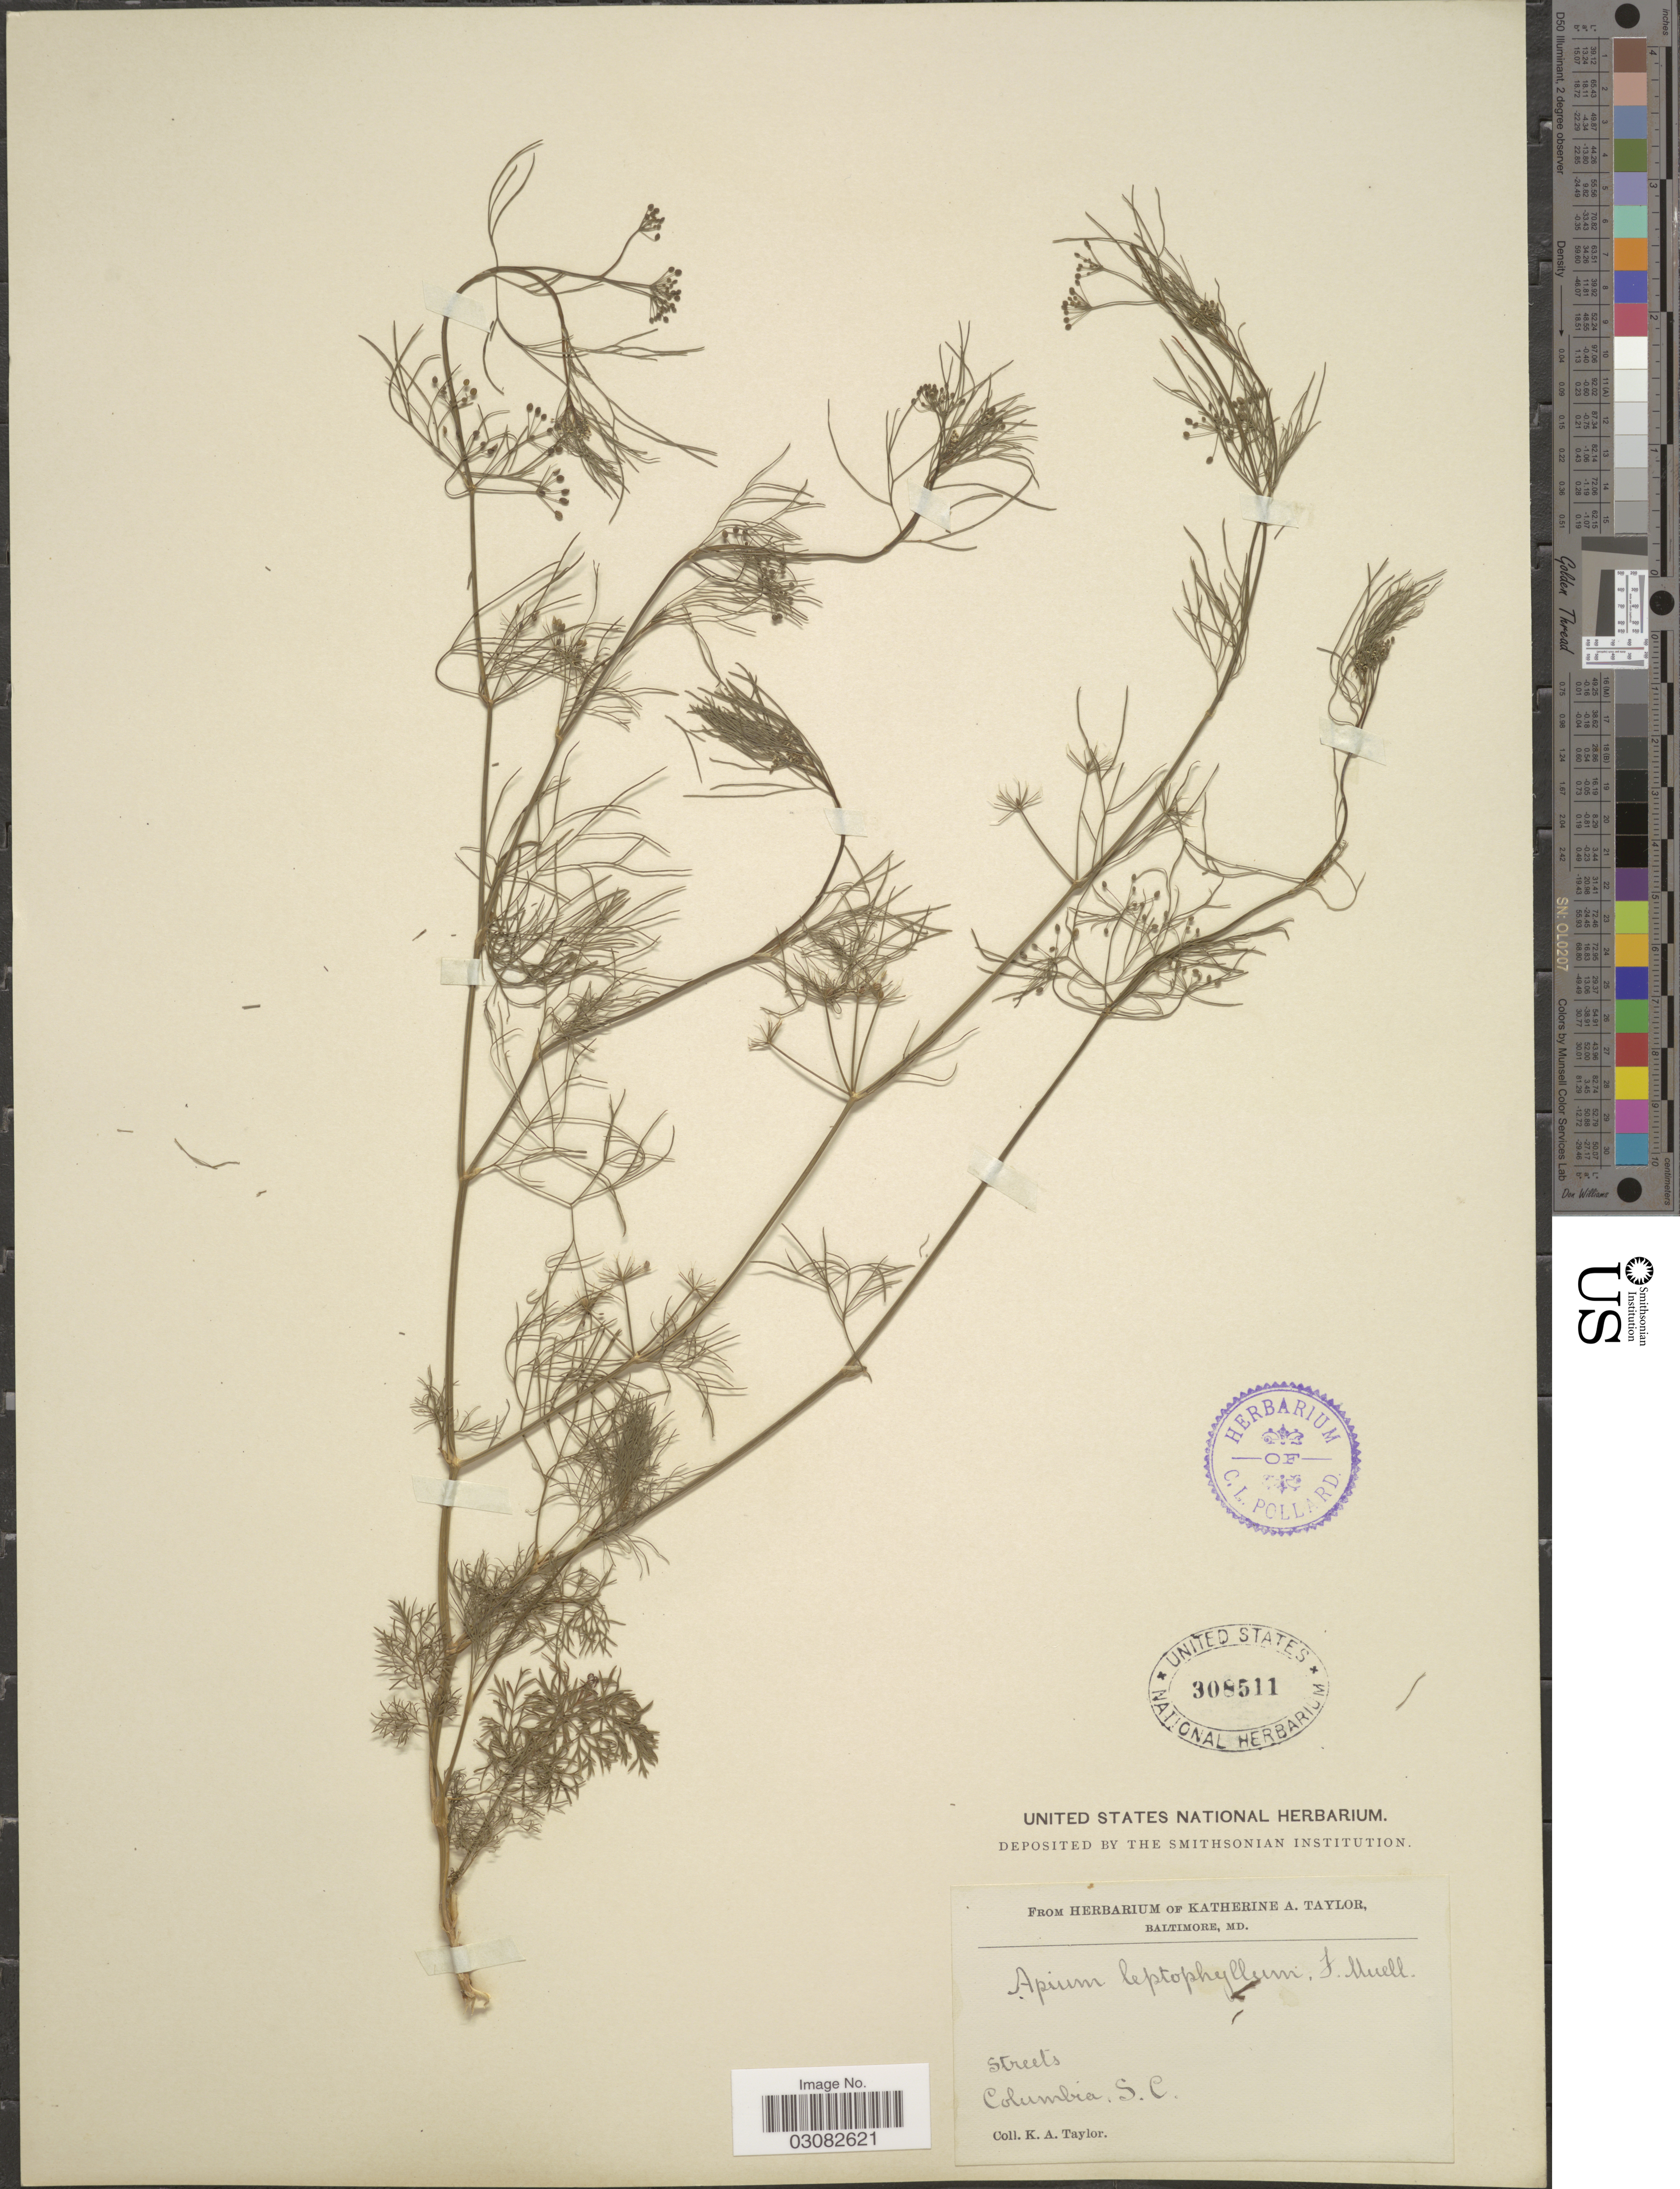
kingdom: Plantae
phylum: Tracheophyta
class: Magnoliopsida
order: Apiales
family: Apiaceae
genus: Apium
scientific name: Apium ammi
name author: (Jacq.) Urb.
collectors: K. A. Taylor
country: United States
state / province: South Carolina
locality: Streets. Columbia, S. C.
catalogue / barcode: US 308511